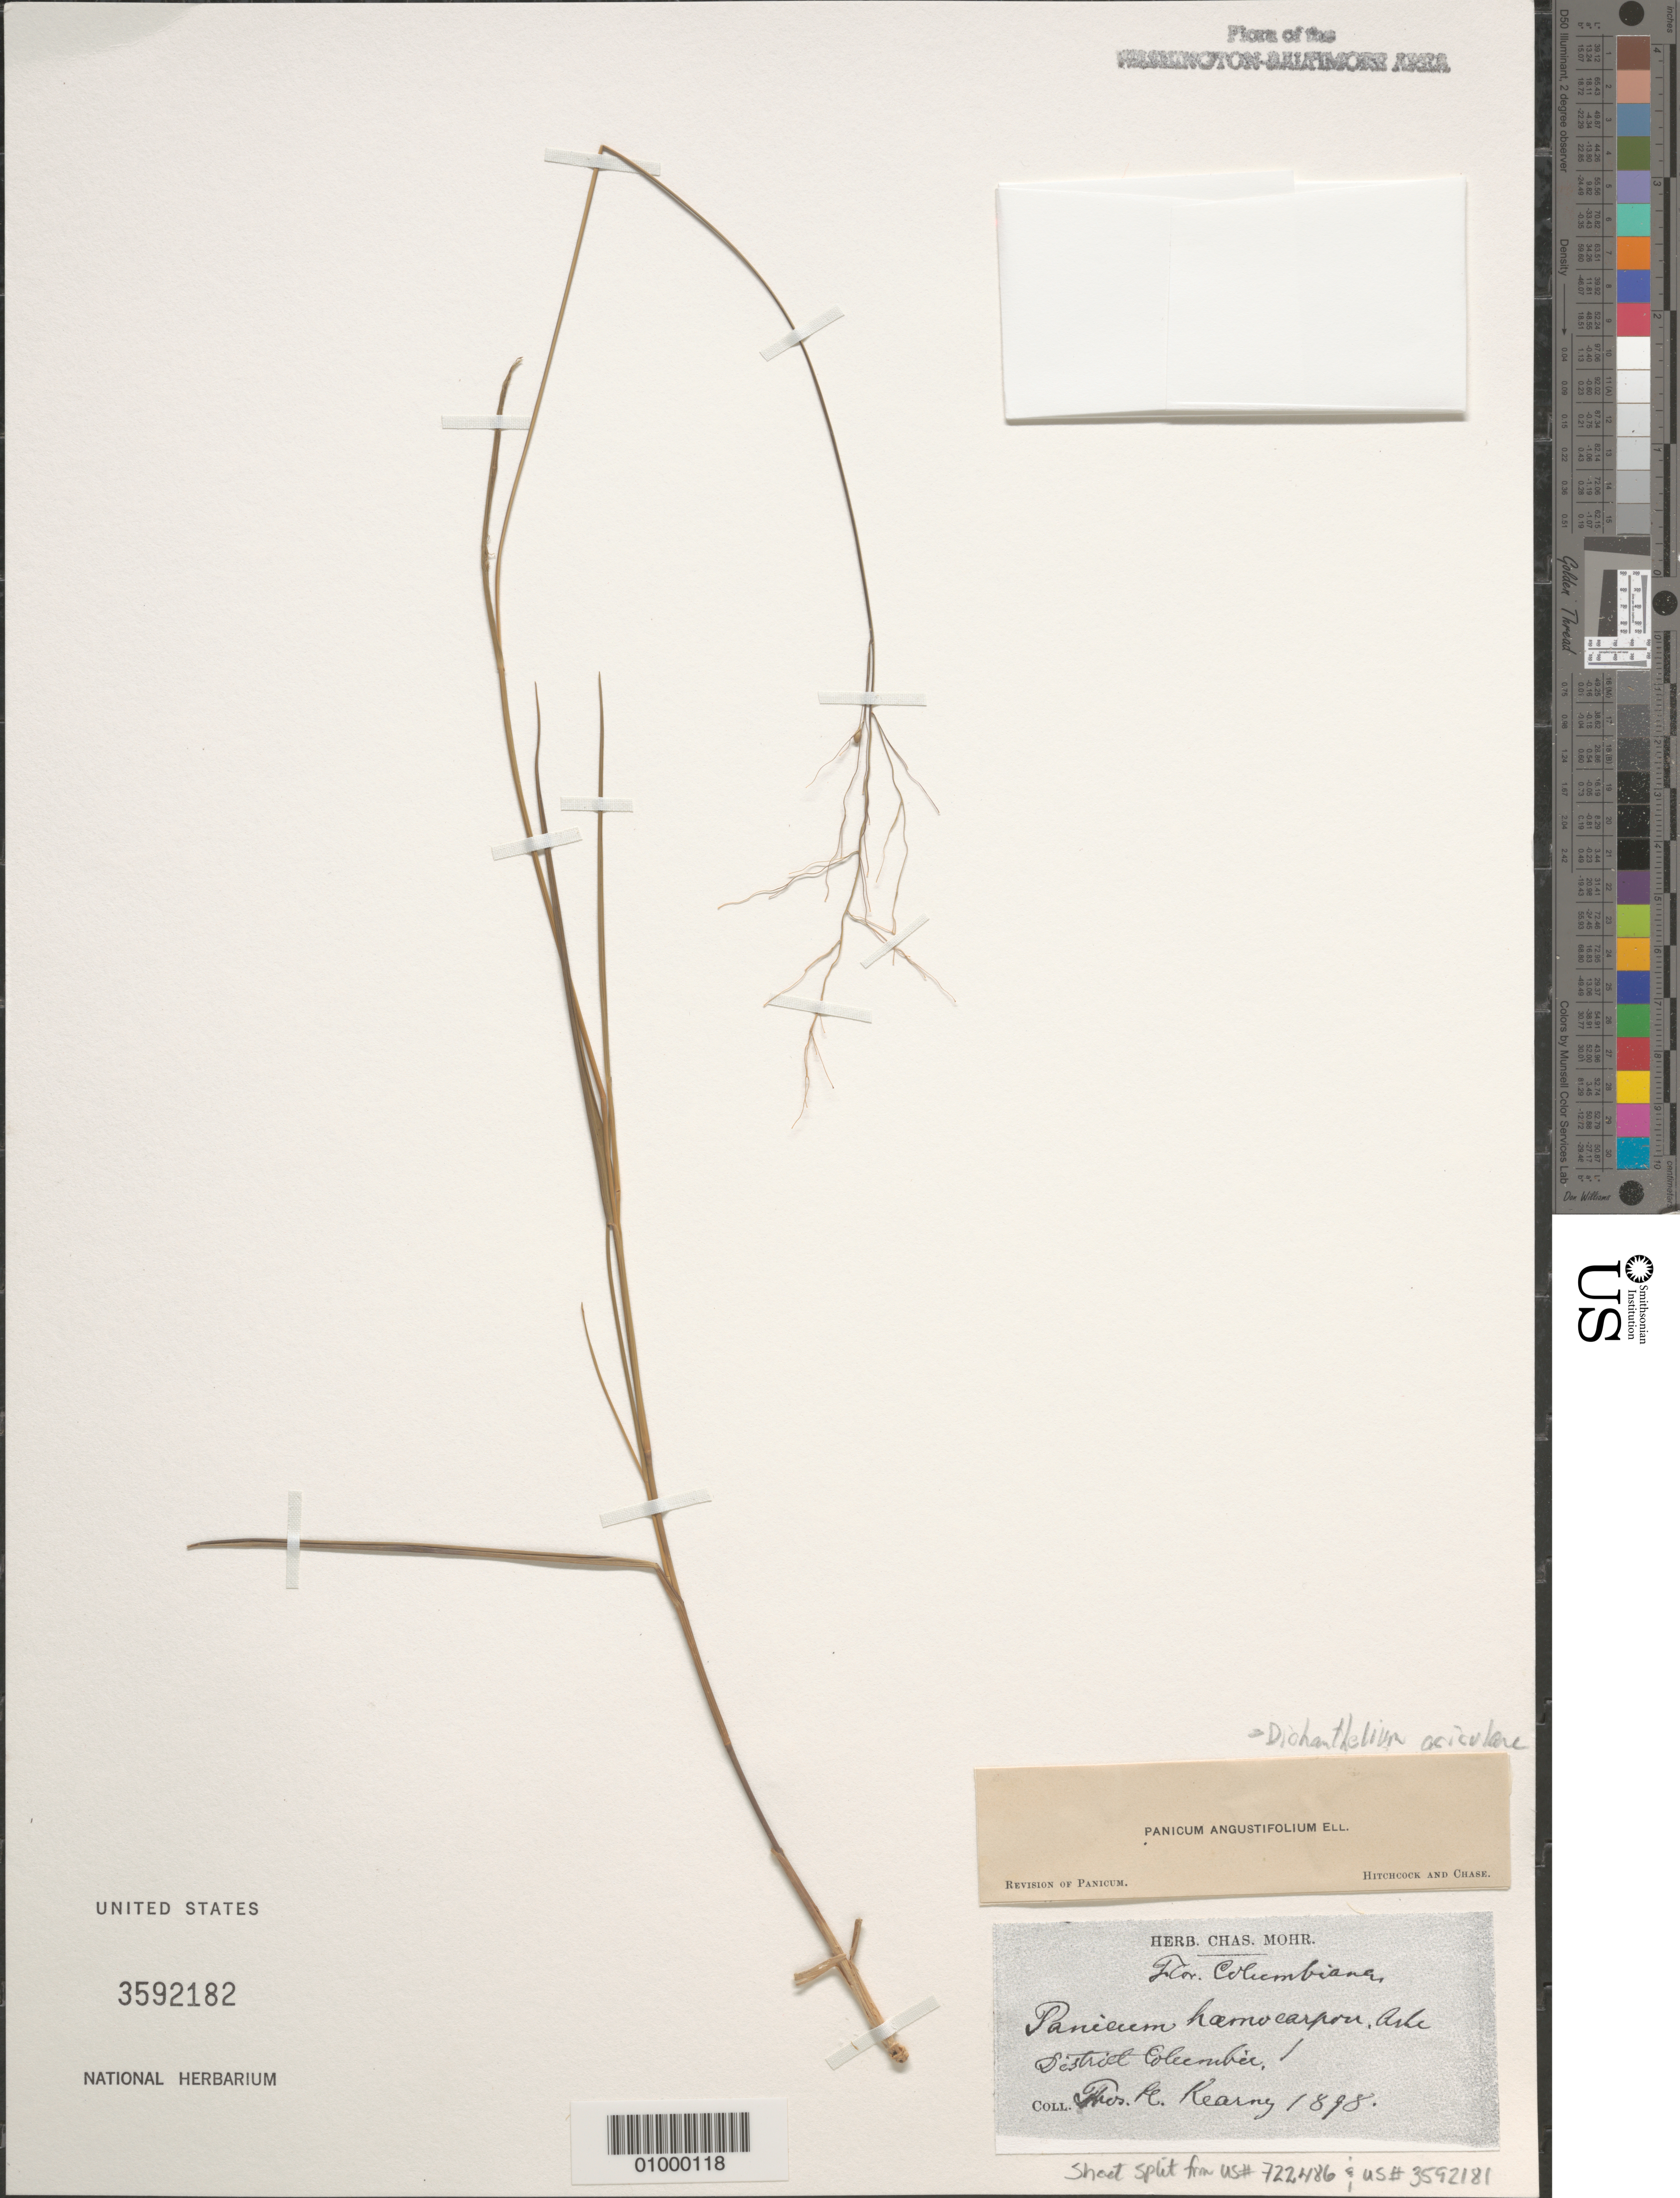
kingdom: Plantae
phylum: Tracheophyta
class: Liliopsida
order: Poales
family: Poaceae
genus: Dichanthelium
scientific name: Dichanthelium aciculare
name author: (Desv. ex Poir.) Gould & C.A. Clark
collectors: T. H. Kearney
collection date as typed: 1898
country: United States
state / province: District of Columbia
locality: Washington DC Area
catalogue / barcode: US 3592182